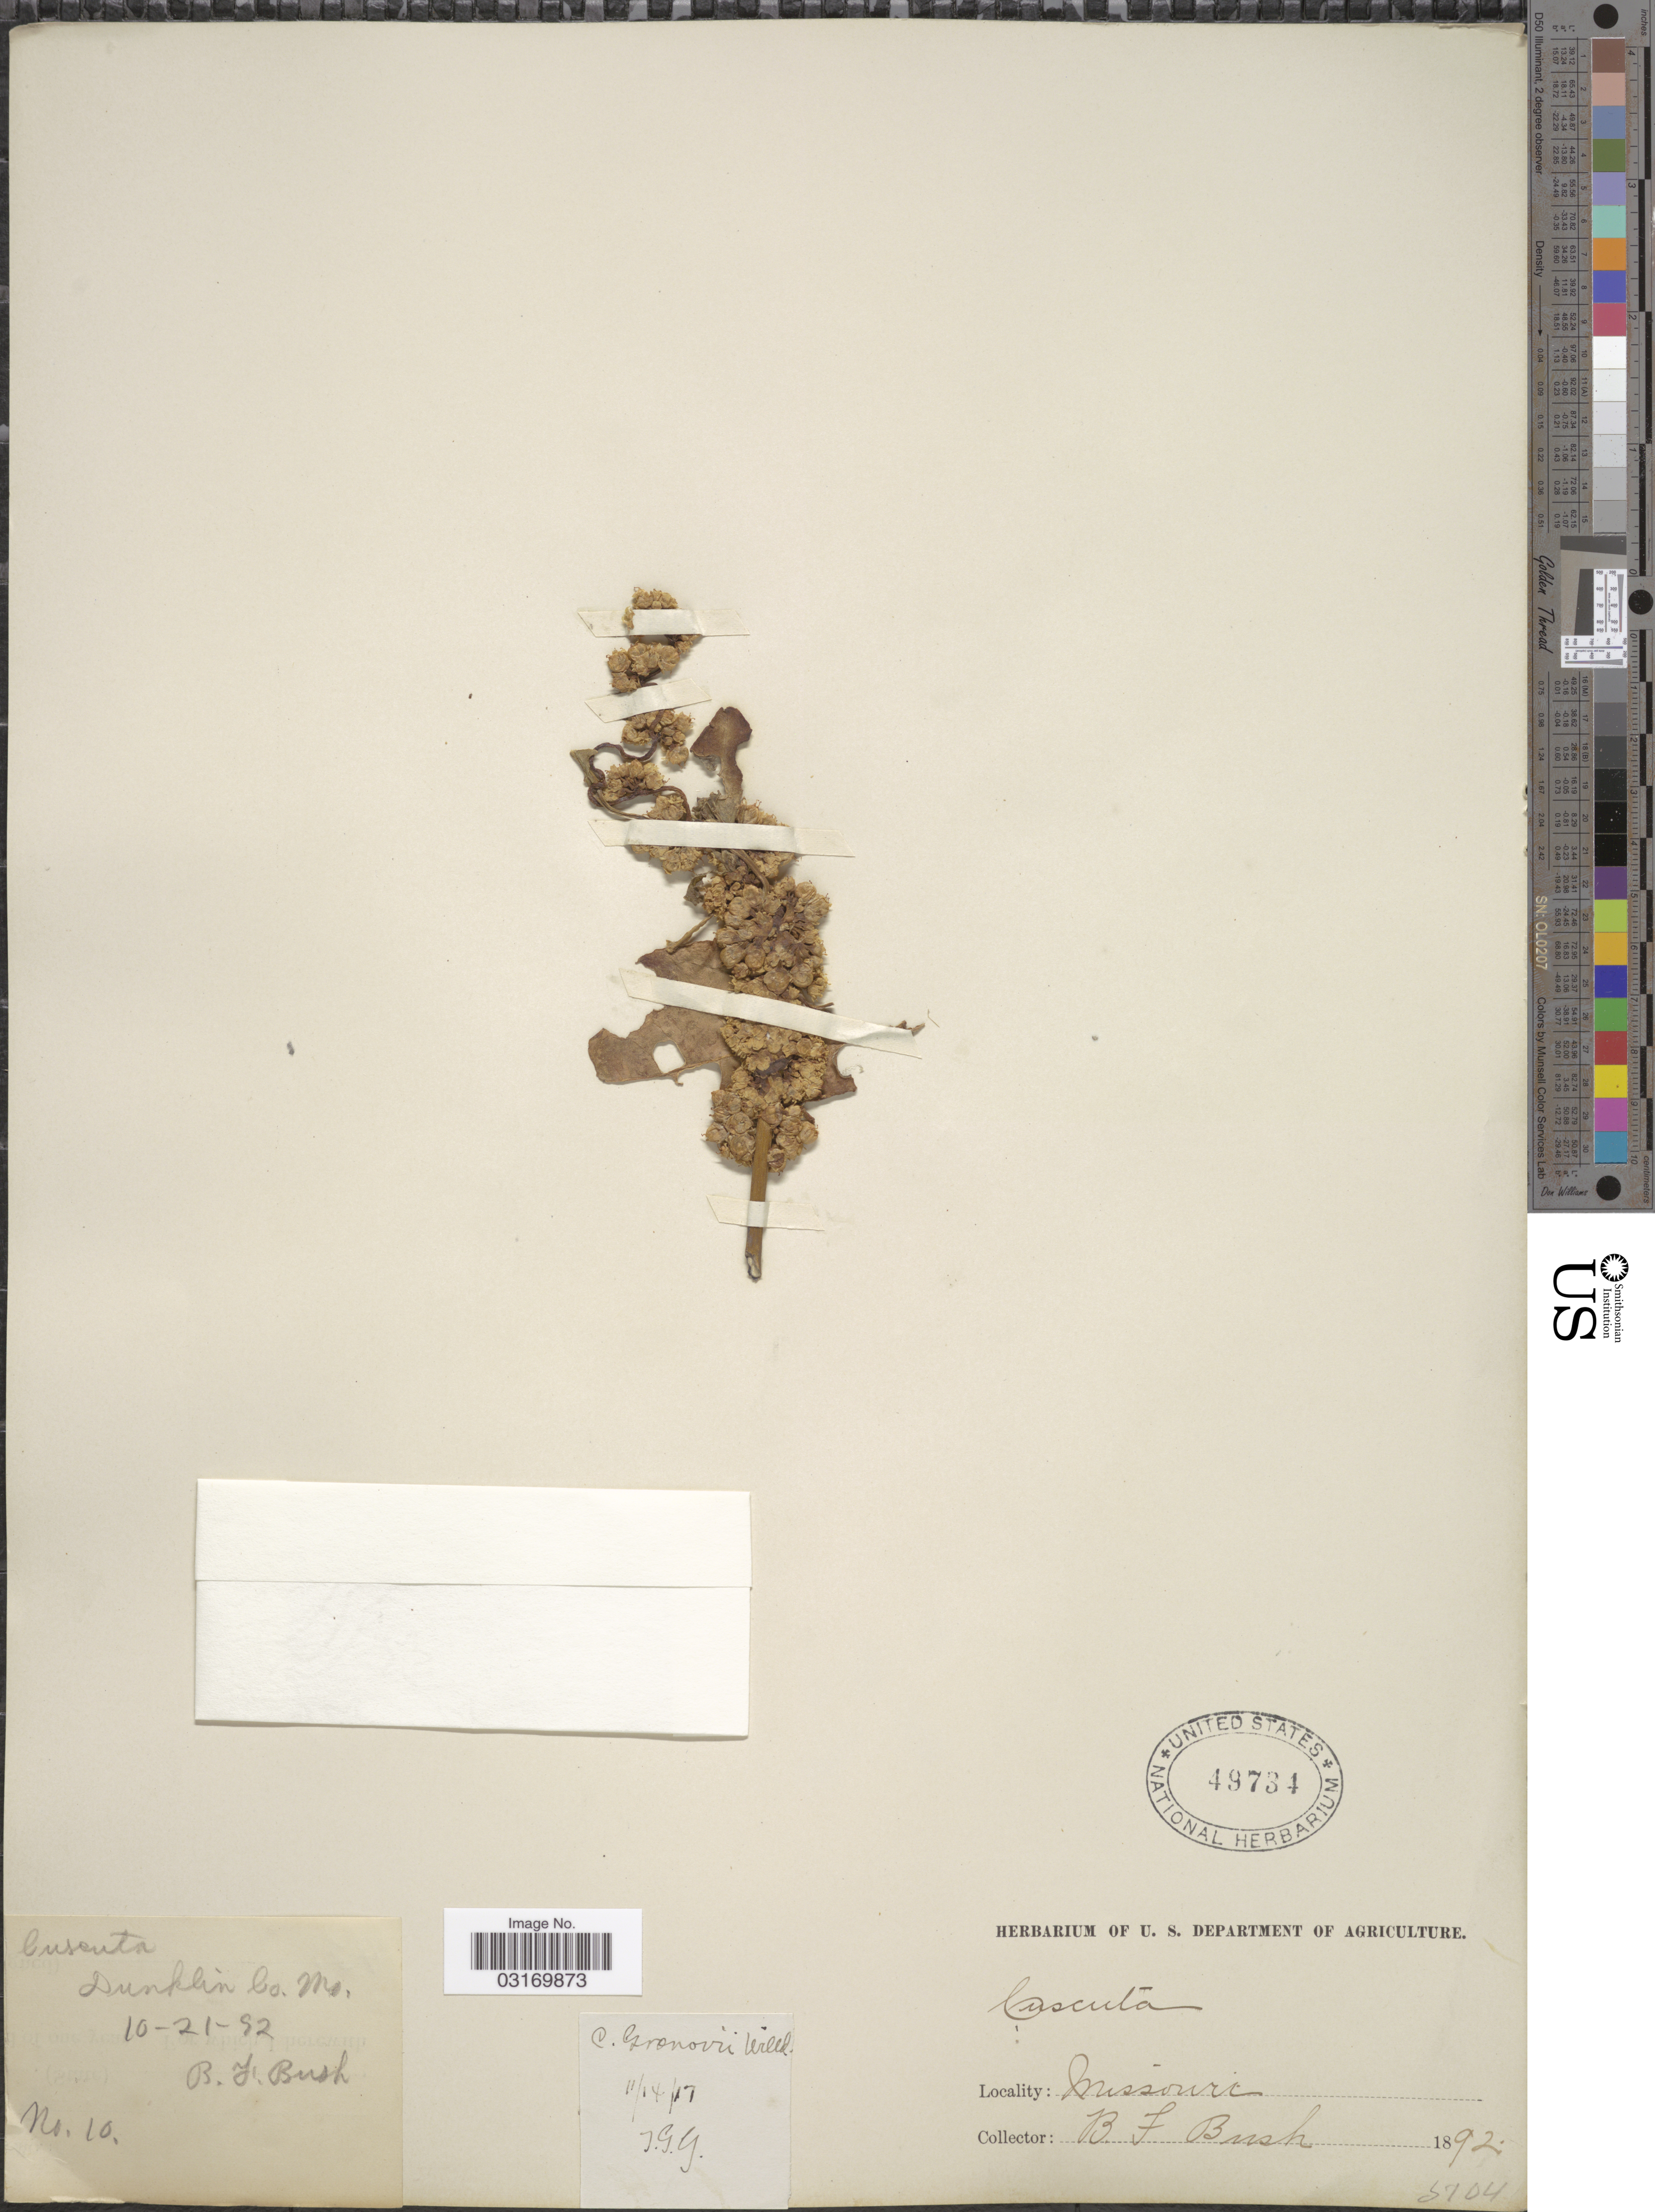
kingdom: Plantae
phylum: Tracheophyta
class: Magnoliopsida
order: Solanales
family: Convolvulaceae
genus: Cuscuta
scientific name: Cuscuta gronovii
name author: Willd. ex Schult.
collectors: B. F. Bush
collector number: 10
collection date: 1892-10-21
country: United States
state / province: Missouri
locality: Dunklin Co.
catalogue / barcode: US 49734